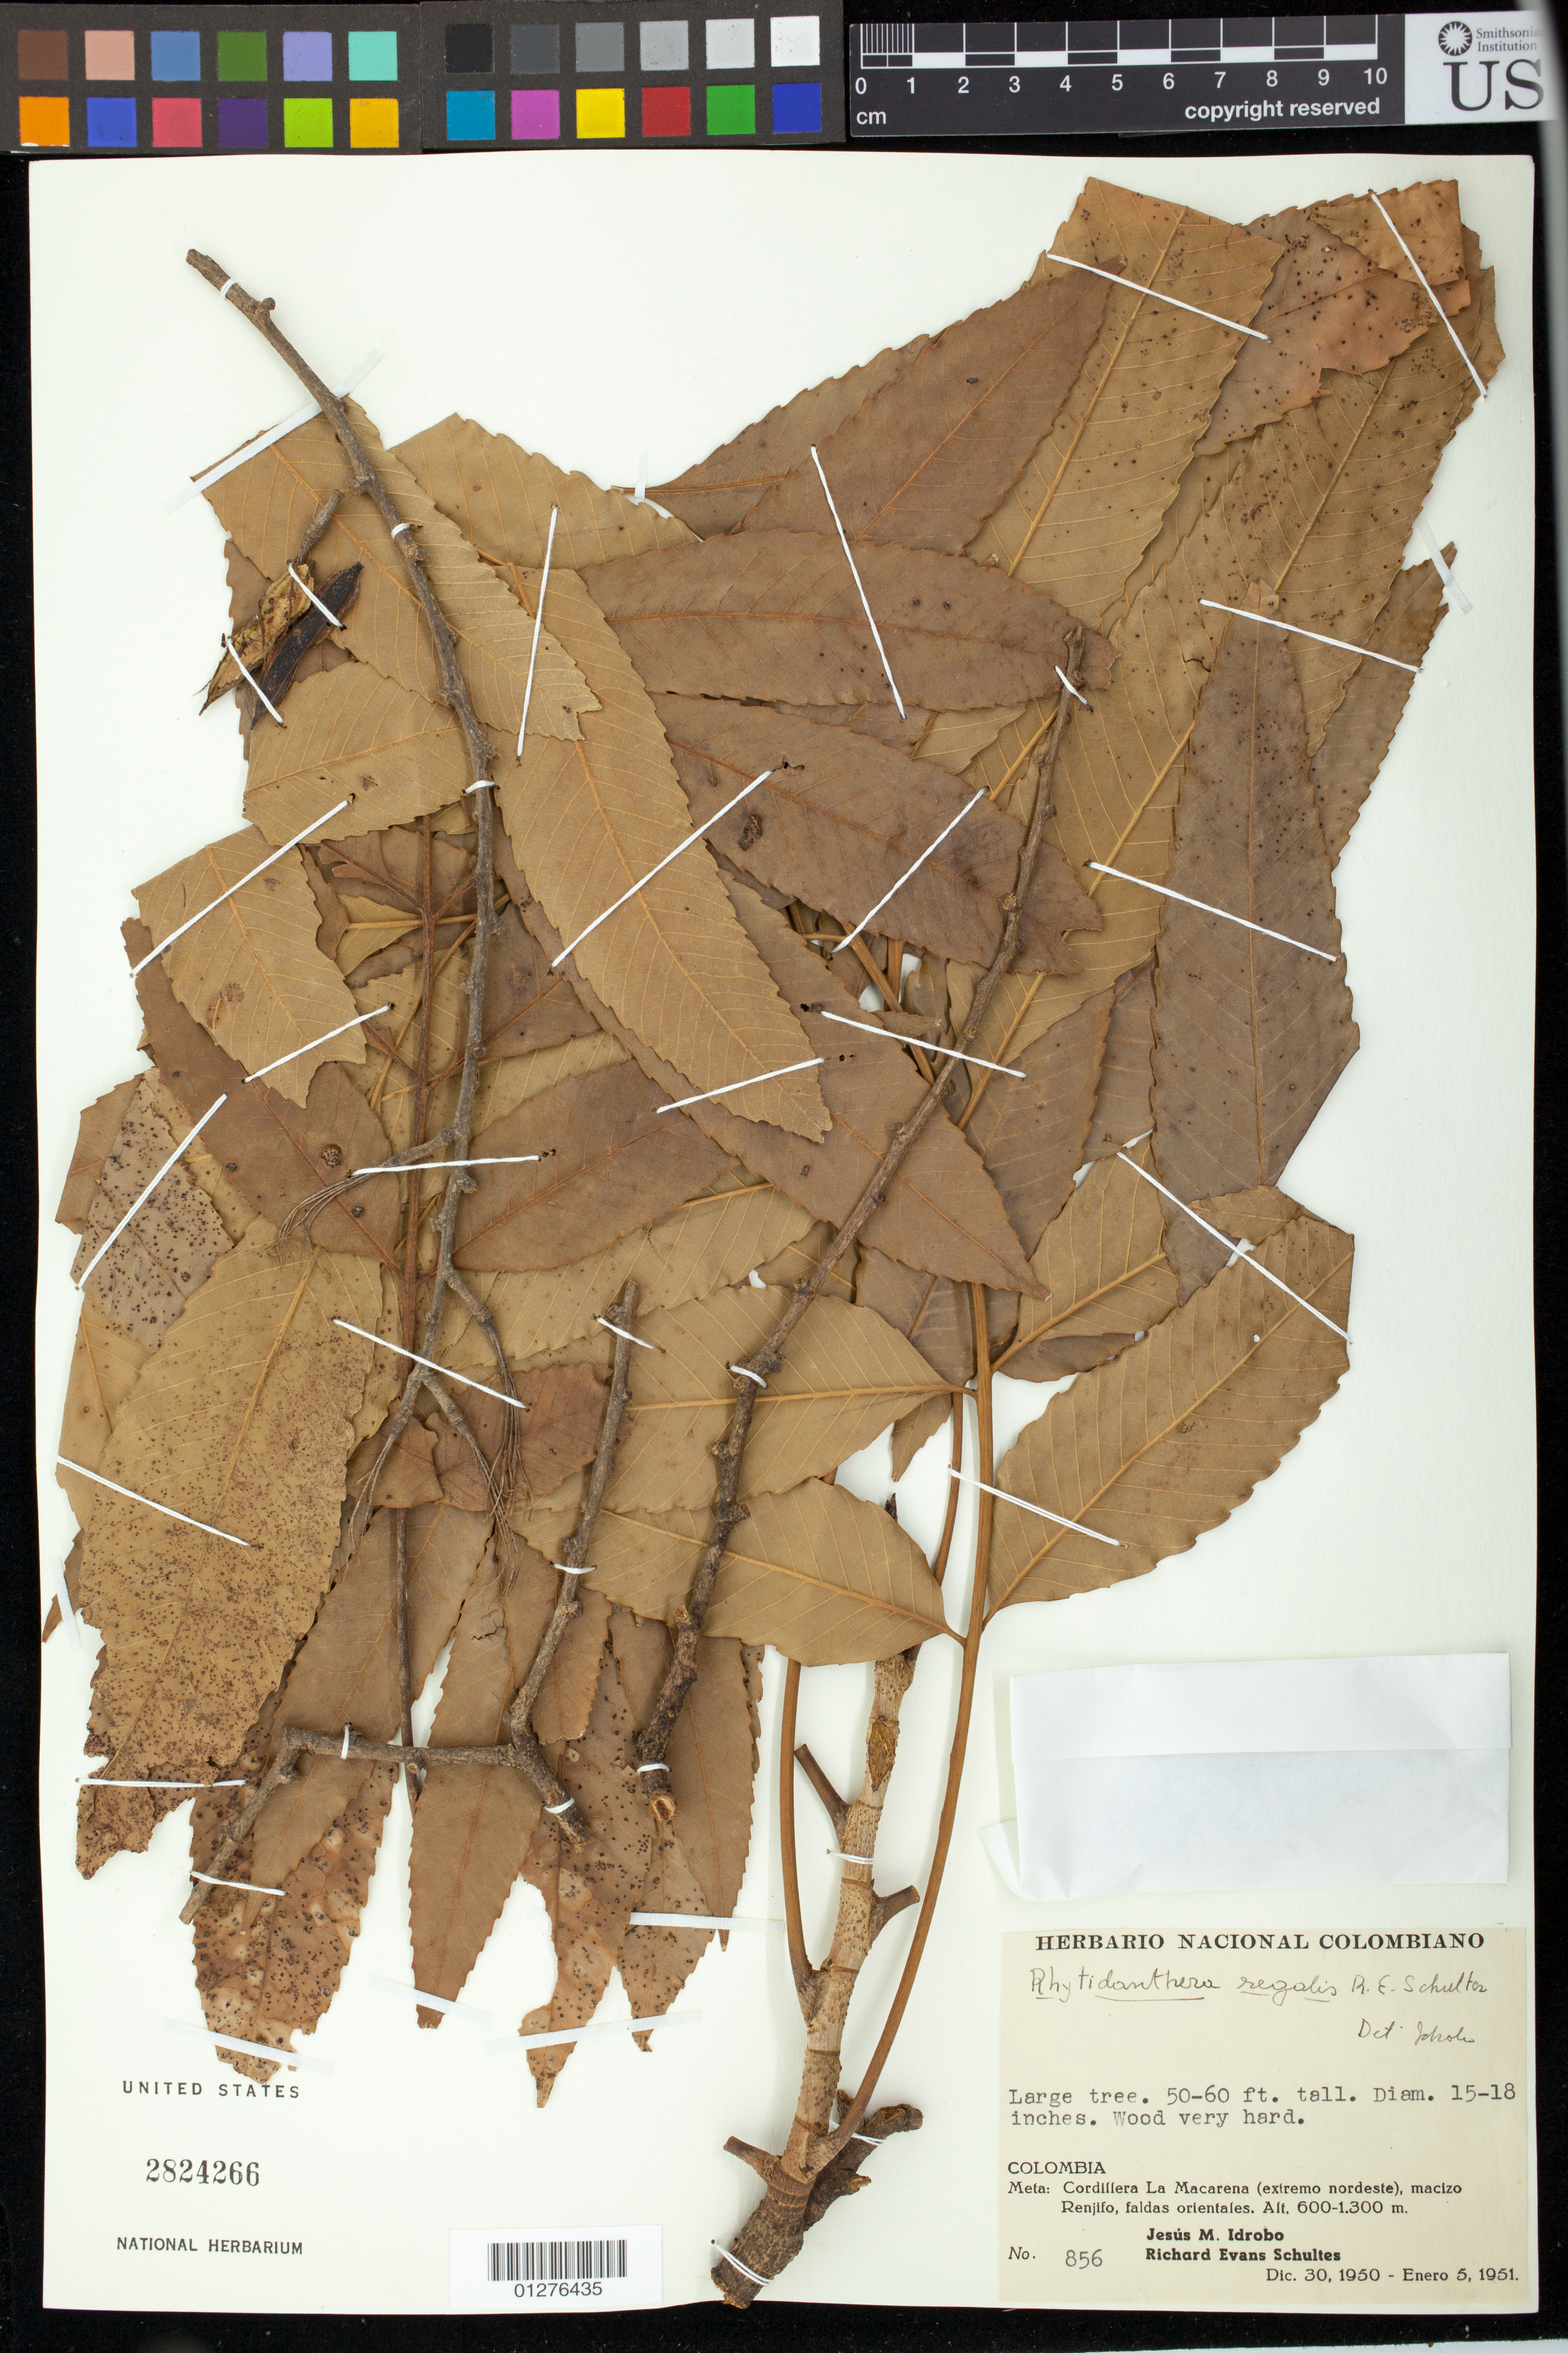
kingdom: Plantae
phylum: Tracheophyta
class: Magnoliopsida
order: Malpighiales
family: Ochnaceae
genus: Rhytidanthera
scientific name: Rhytidanthera regalis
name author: R.E. Schult.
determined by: Reinales, Sandra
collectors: J. M. Idrobo & R. E. Schultes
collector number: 856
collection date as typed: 30 Dec 1950 to 05 Jan 1951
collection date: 1950-12-30/1951-01-05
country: Colombia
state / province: Meta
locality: Cordillera la Macarena, Macizo Renjifo, Faldas Orientales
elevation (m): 600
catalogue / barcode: US 2824266